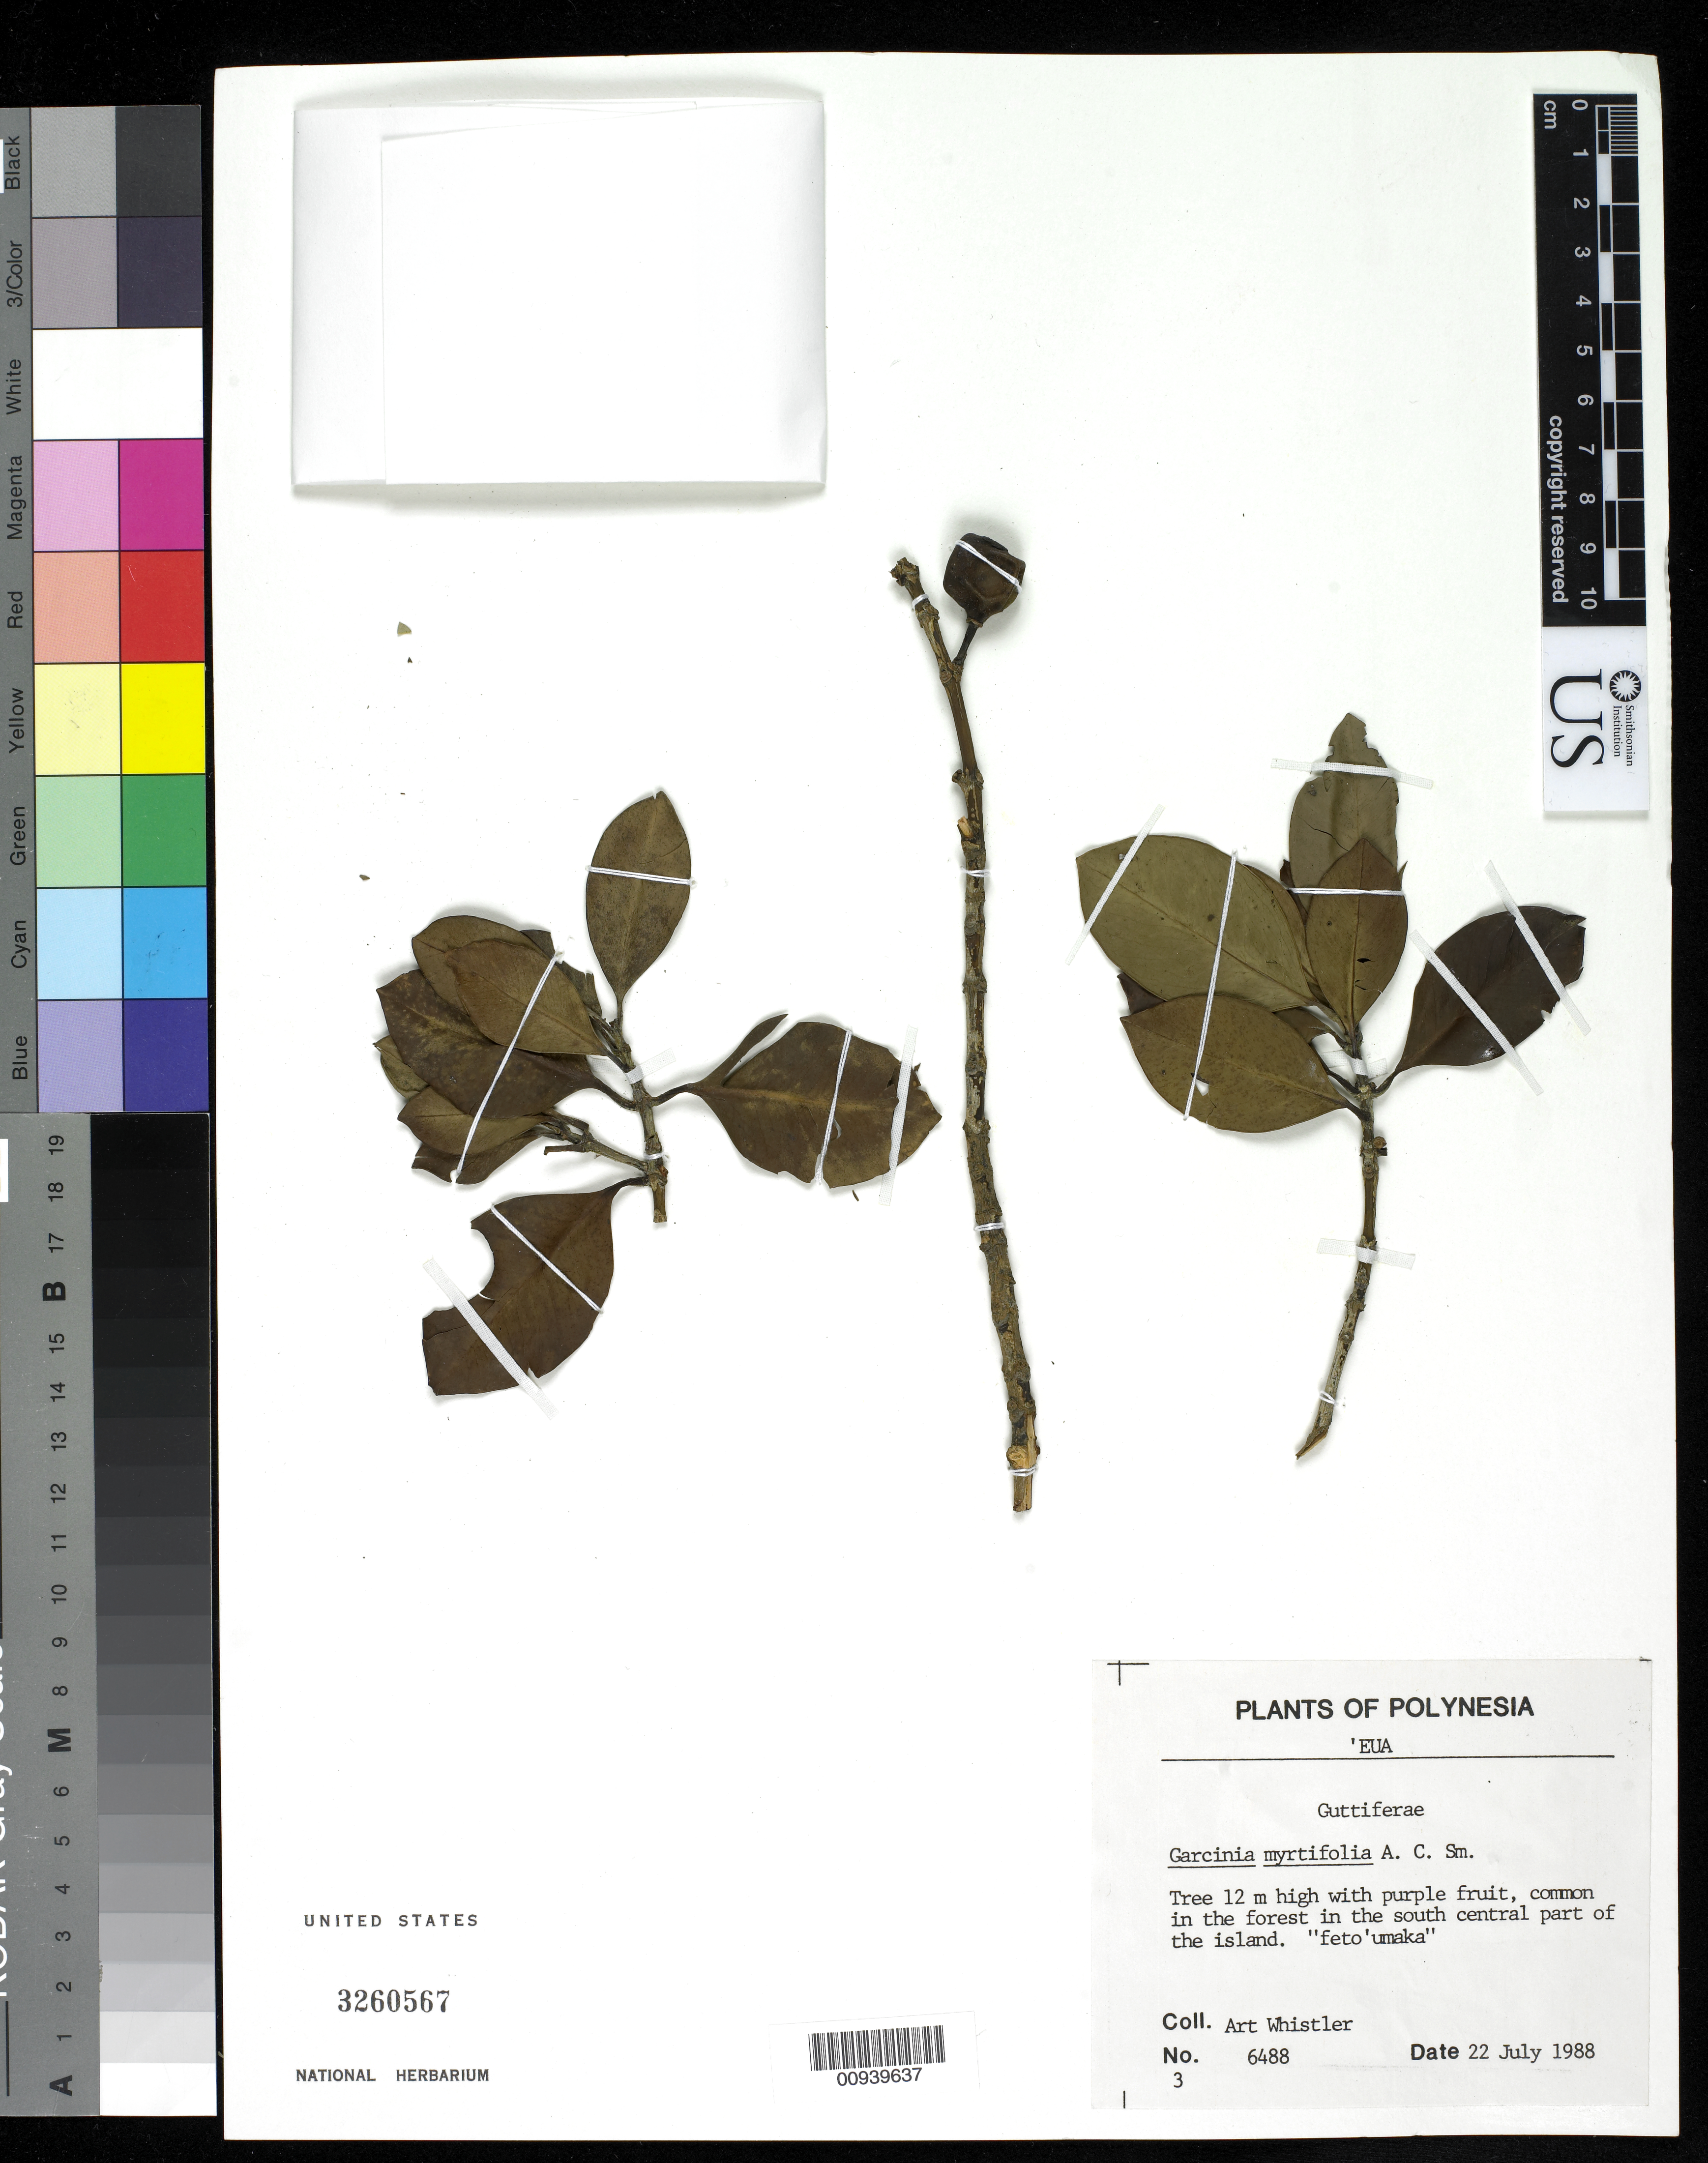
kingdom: Plantae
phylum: Tracheophyta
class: Magnoliopsida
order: Malpighiales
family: Clusiaceae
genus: Garcinia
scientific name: Garcinia myrtifolia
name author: A.C. Sm.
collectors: A. Whistler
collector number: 6488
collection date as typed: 22 Jul 1988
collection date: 1988-07-22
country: Tonga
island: Eua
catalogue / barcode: US 3260567